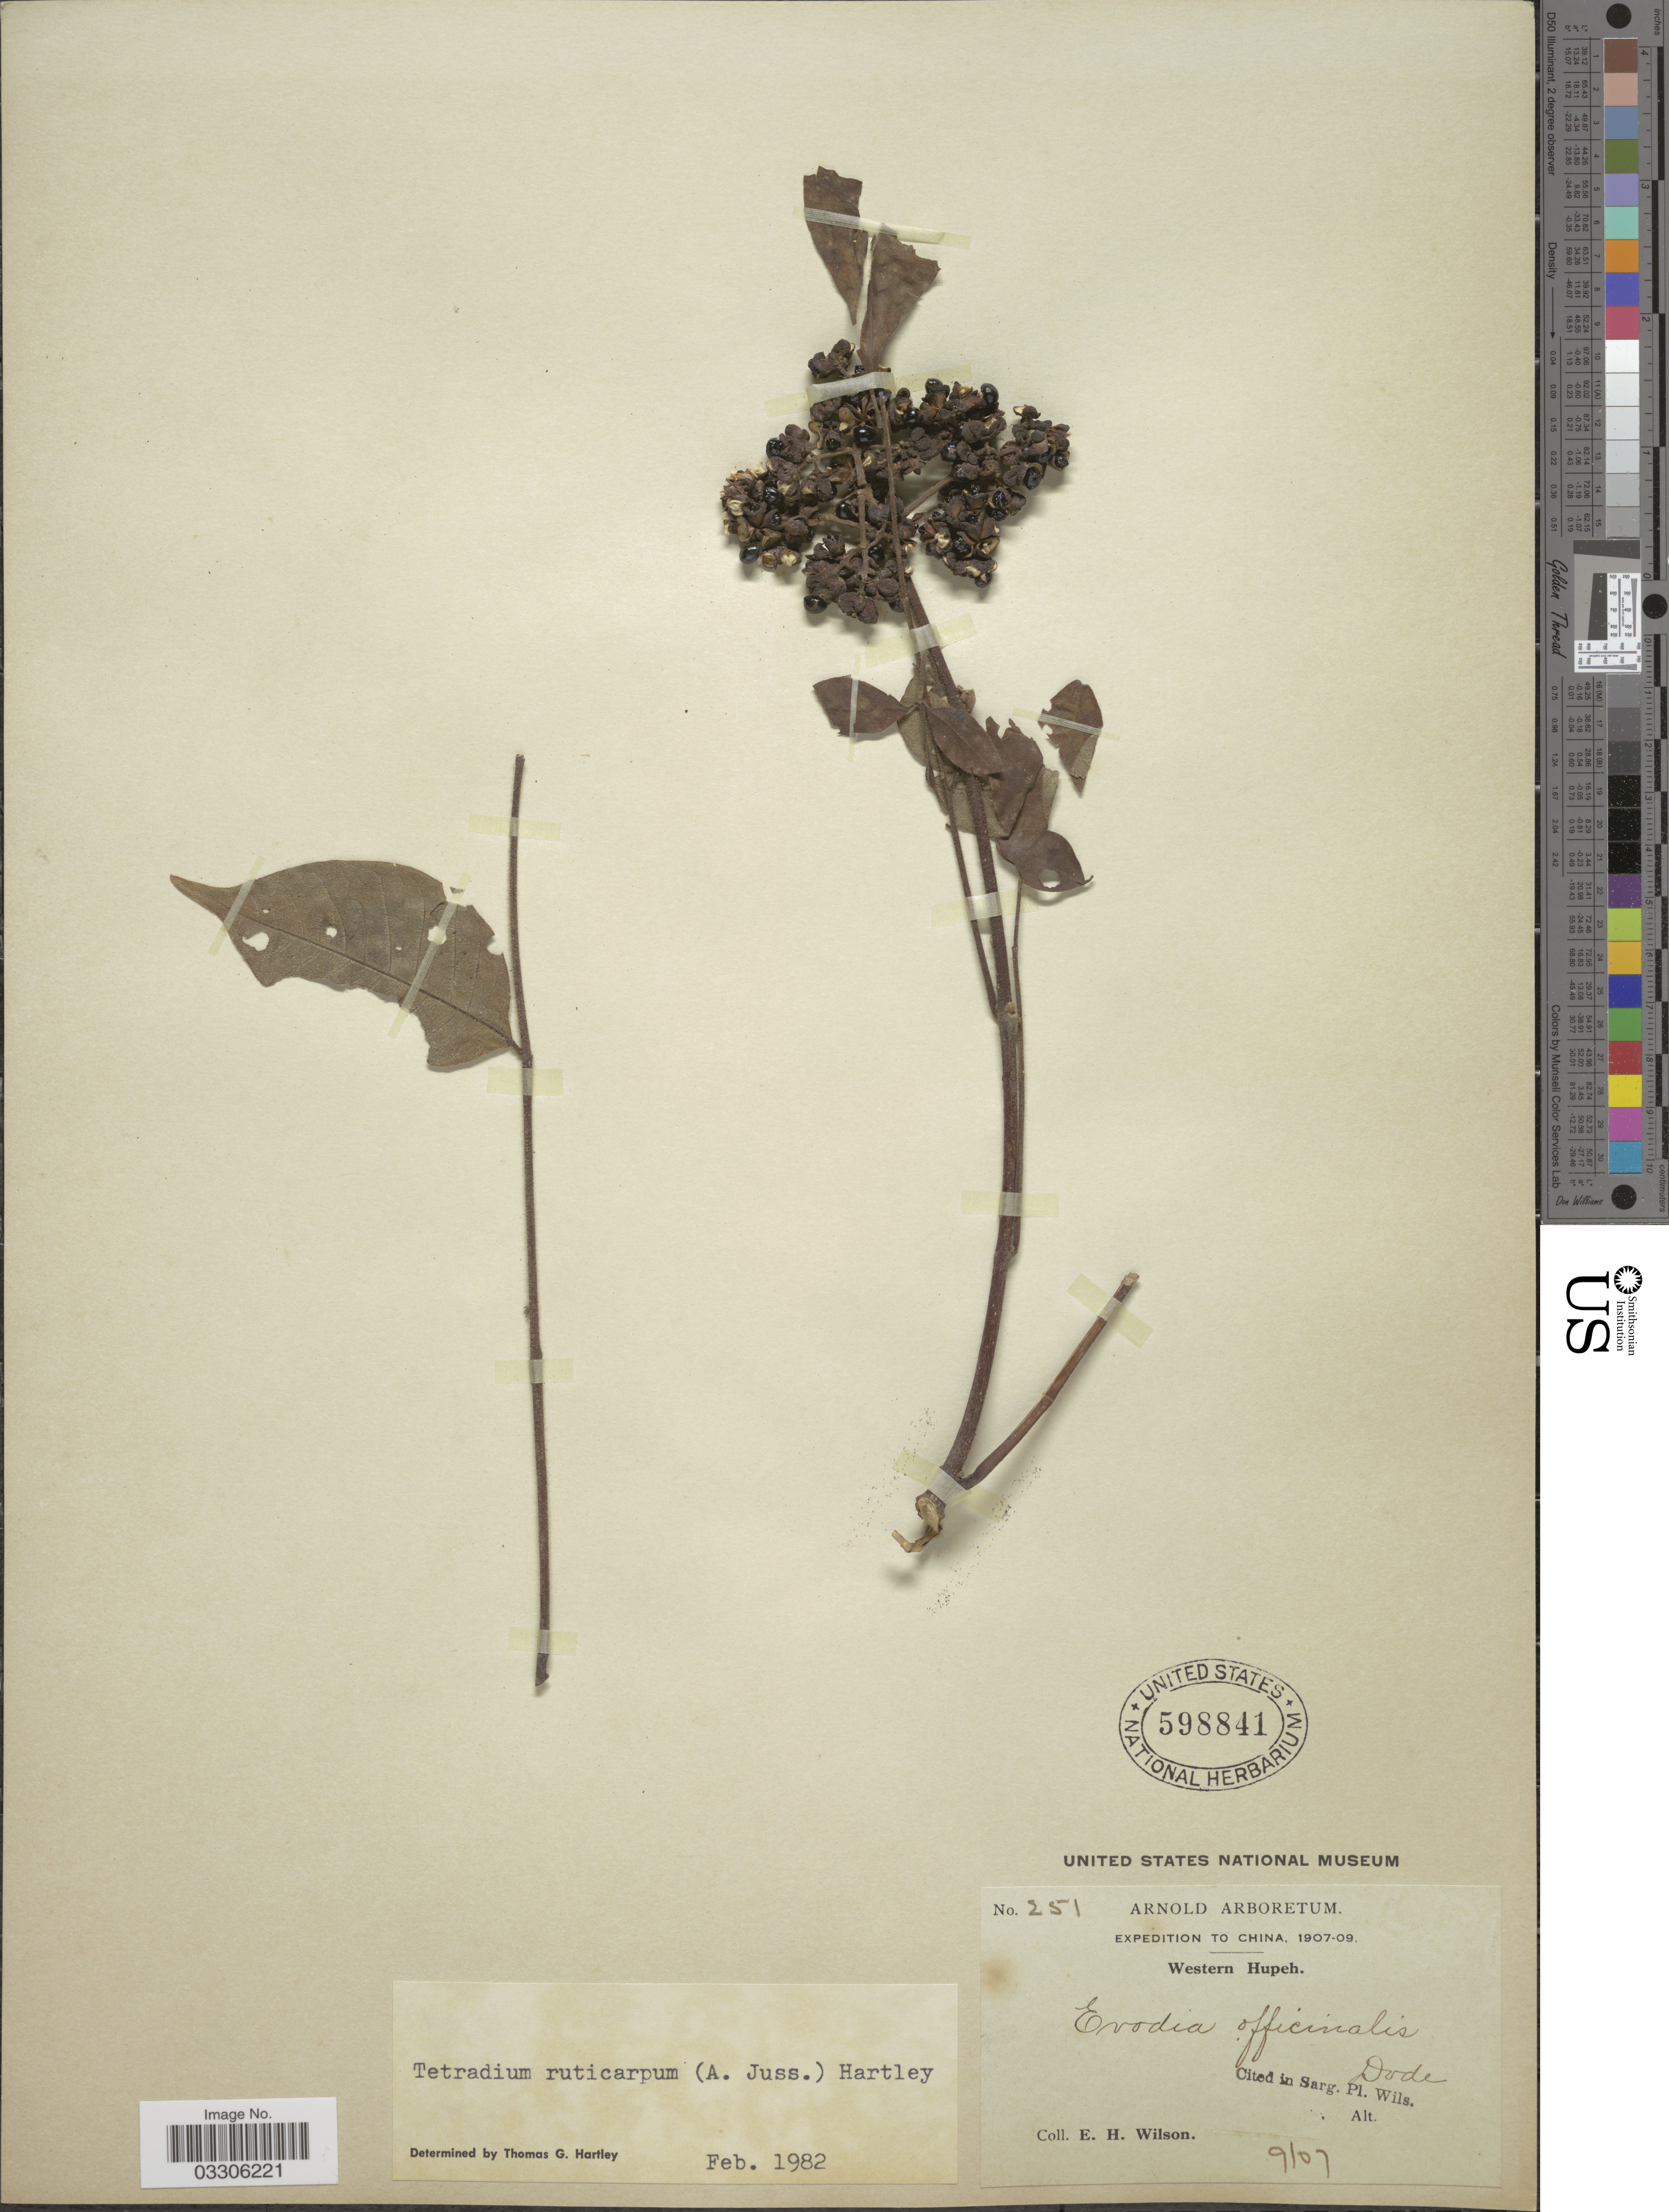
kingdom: Plantae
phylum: Tracheophyta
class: Magnoliopsida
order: Sapindales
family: Rutaceae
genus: Tetradium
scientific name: Tetradium ruticarpum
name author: (A. Juss.) T.G. Hartley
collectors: E. Wilson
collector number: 251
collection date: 1907-09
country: China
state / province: Hubei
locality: Western Hupeh.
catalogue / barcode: US 598841